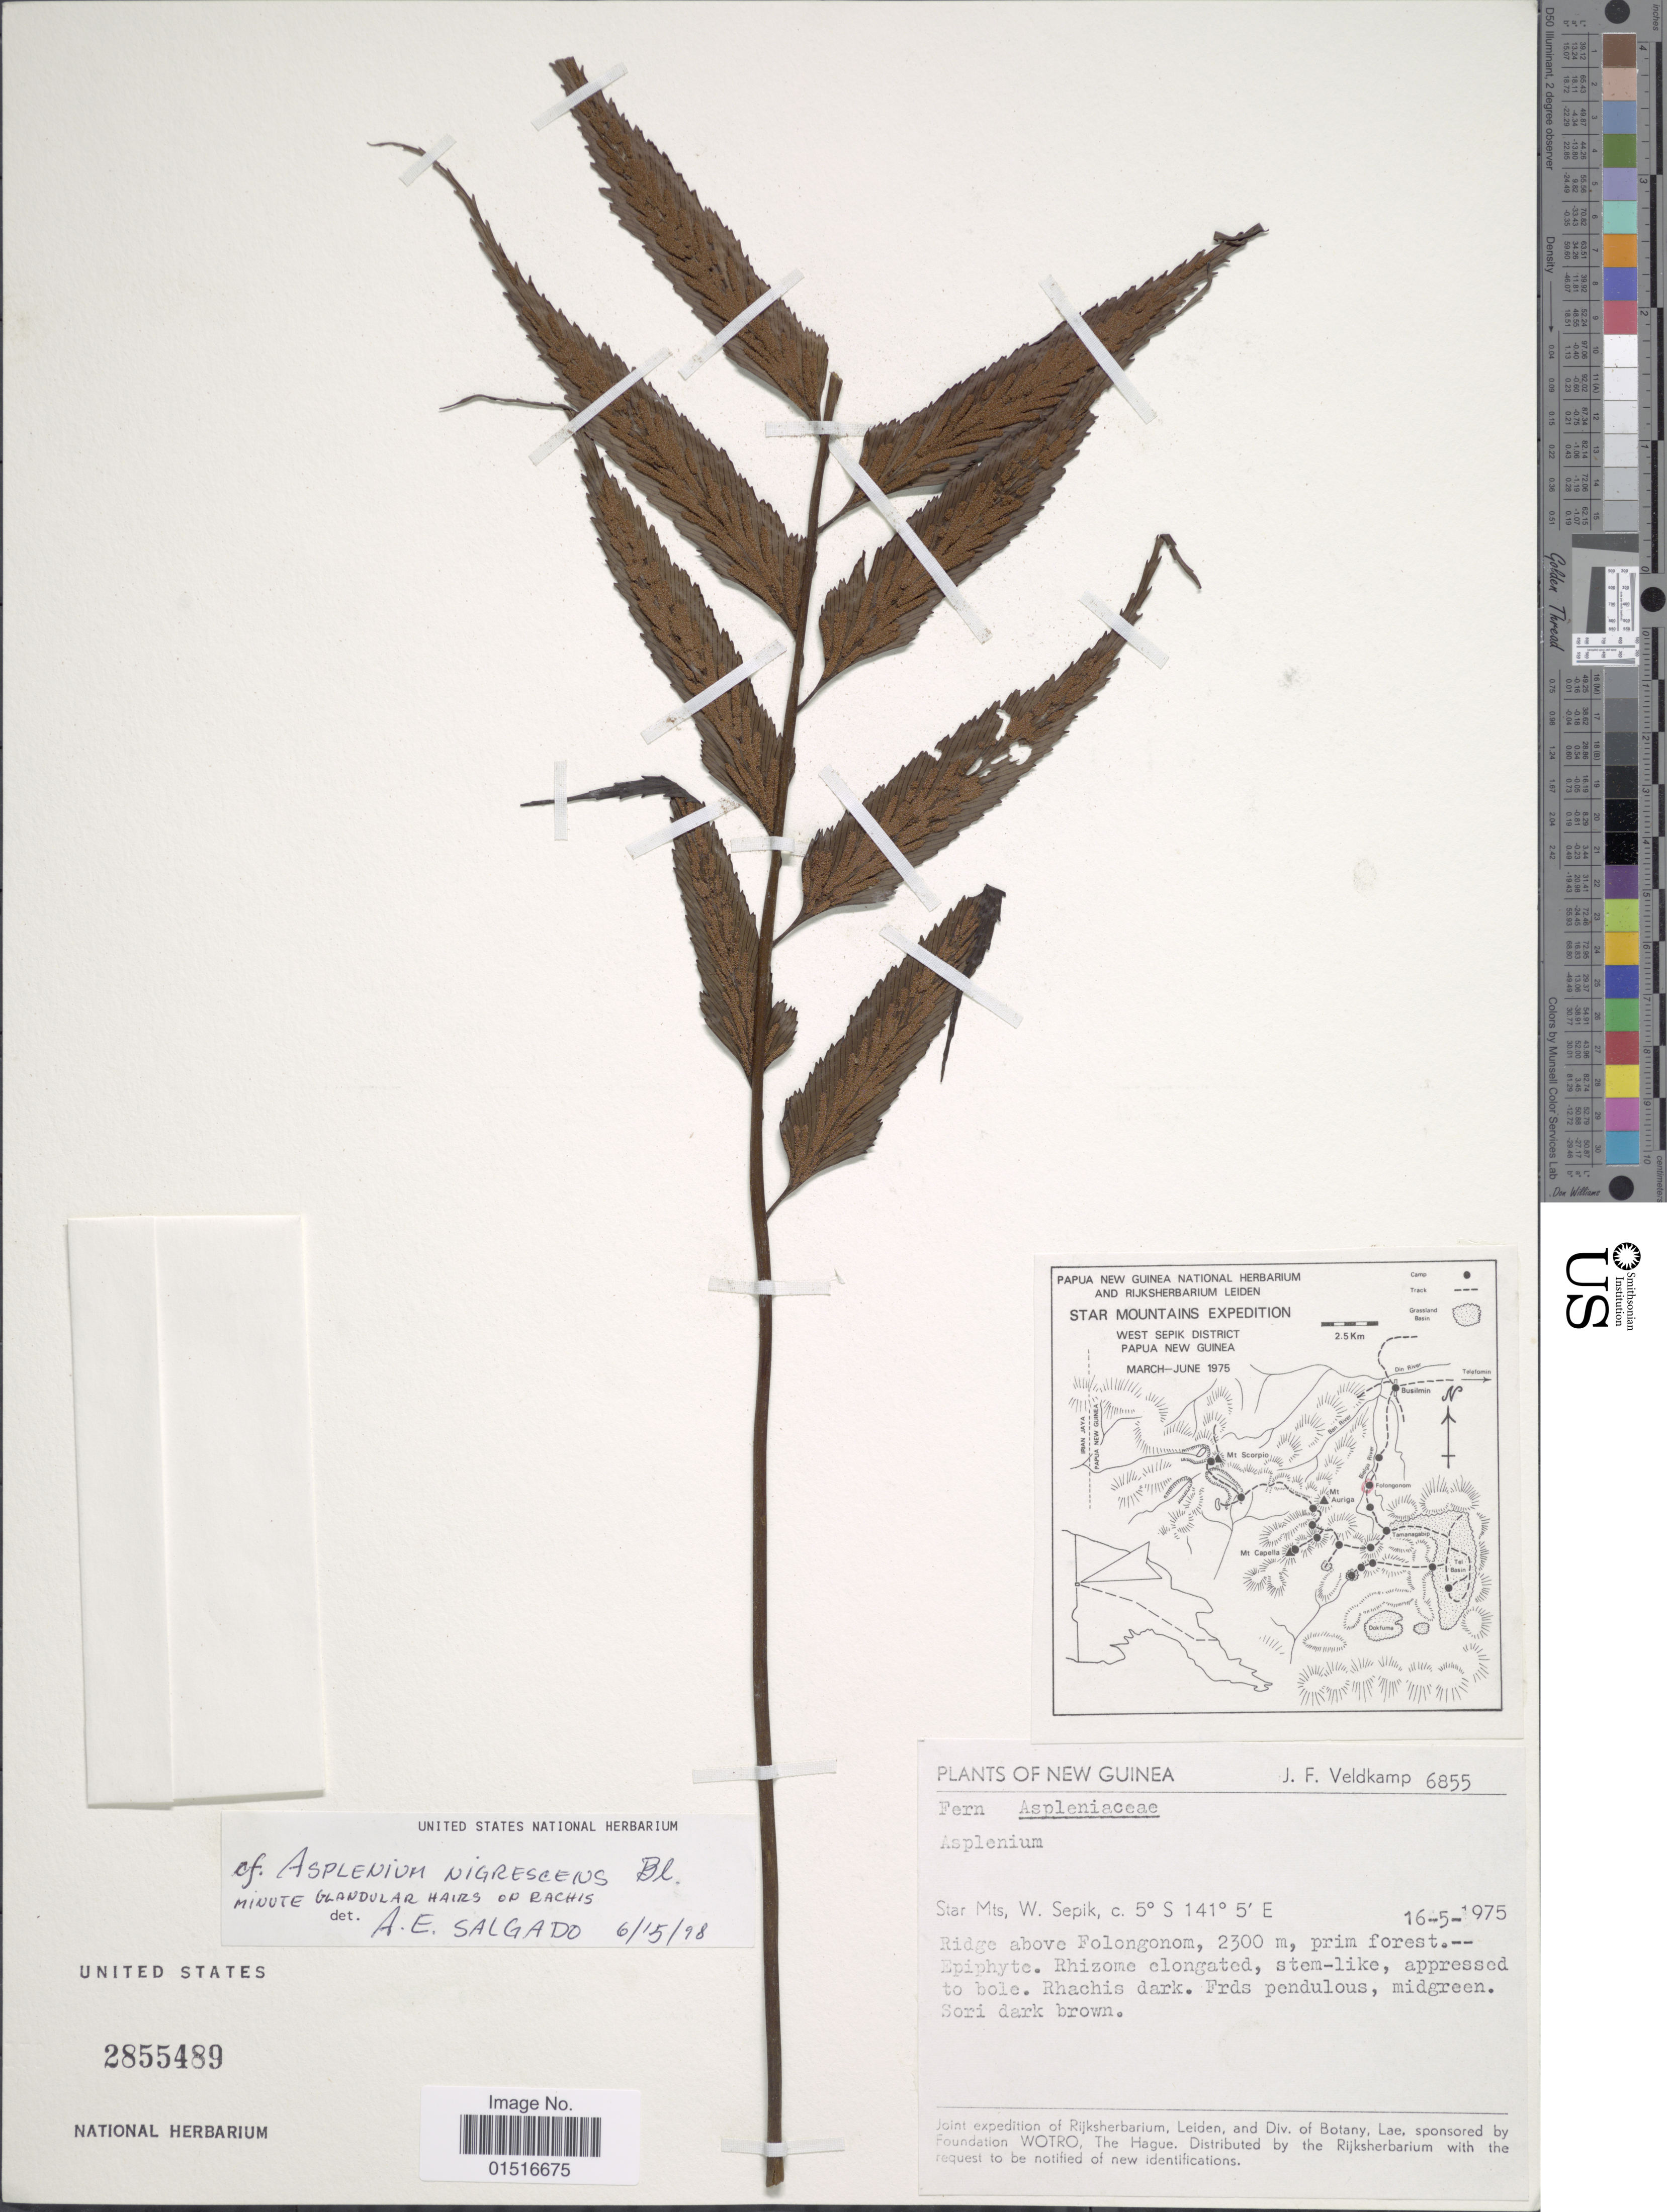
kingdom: Plantae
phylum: Tracheophyta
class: Polypodiopsida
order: Polypodiales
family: Aspleniaceae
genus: Asplenium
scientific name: Asplenium nigrescens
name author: Blume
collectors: J. F. Veldkamp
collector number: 6855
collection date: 1975-05-16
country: Papua New Guinea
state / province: Sandaun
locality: New Guinea, Star Mts., W. Sepik, ridge above Folongonom.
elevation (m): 2300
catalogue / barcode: US 2855489